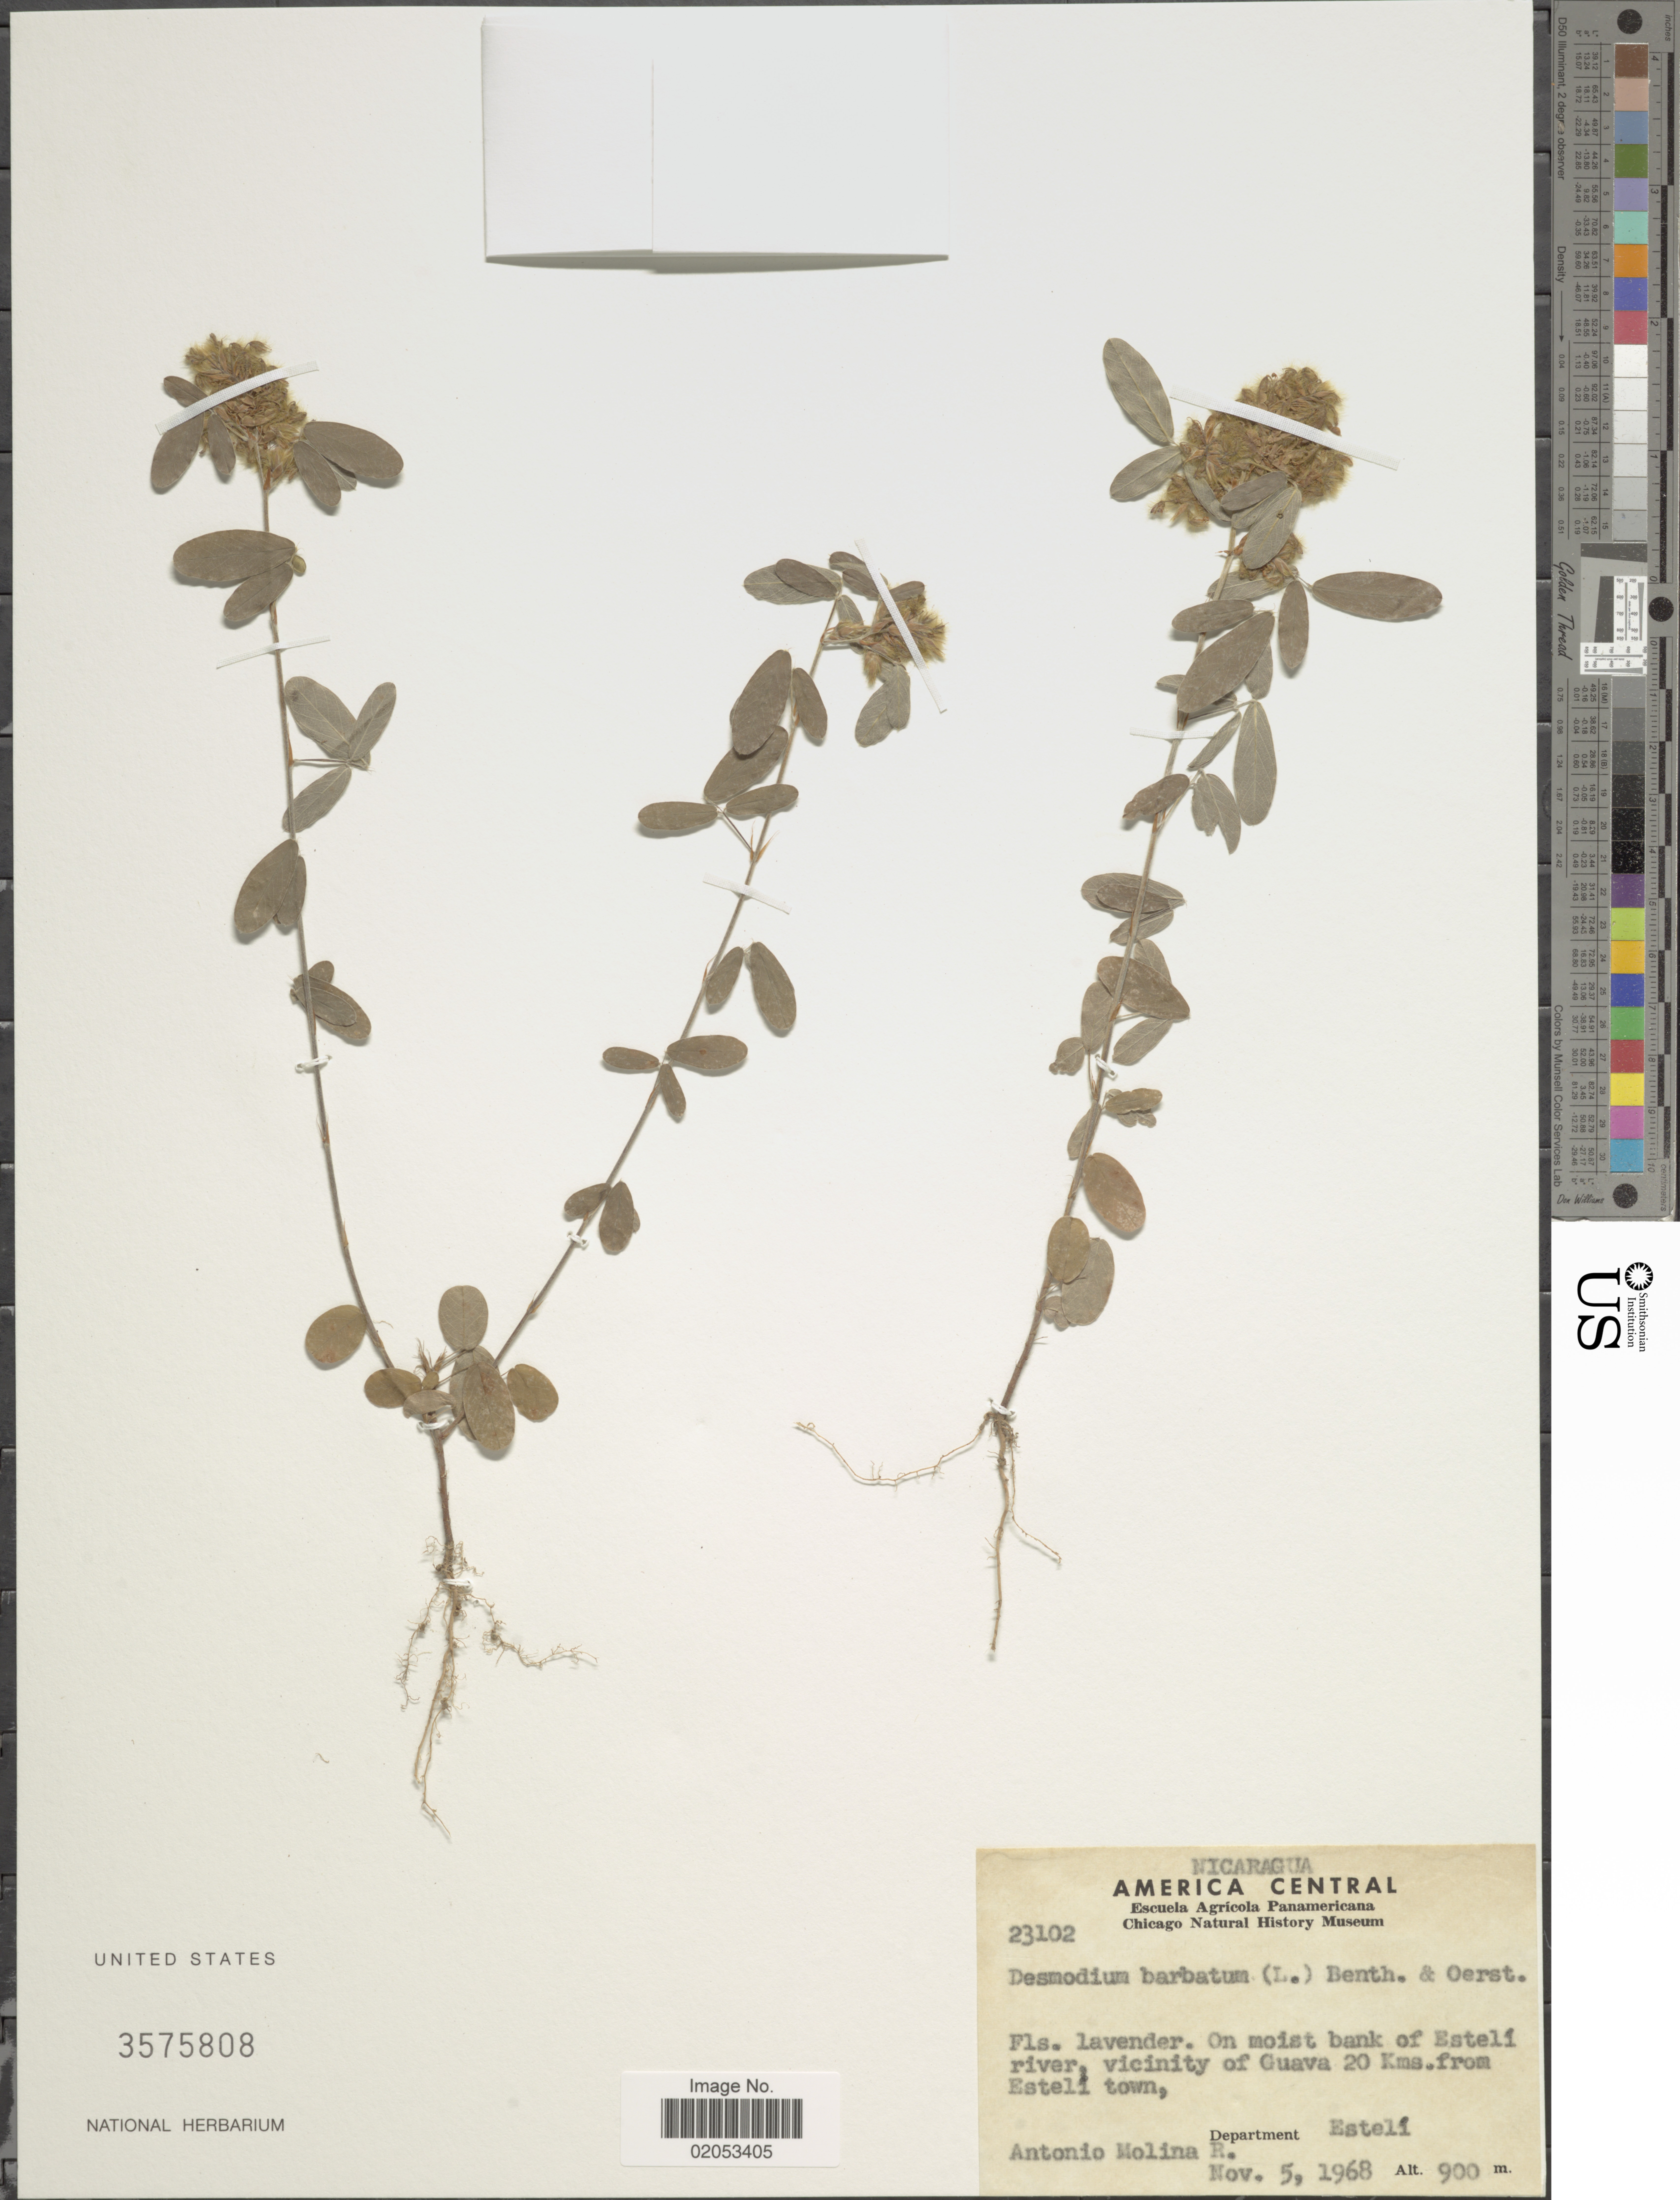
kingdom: Plantae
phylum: Tracheophyta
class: Magnoliopsida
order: Fabales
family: Fabaceae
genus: Grona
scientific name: Grona barbata var. barbata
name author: (L.) H. Ohashi & K. Ohashi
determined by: Strong, Mark T., (BOT), Smithsonian Institution - National Museum of Natural History (UNITED STATES)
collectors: A. Molina R.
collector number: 23102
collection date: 1968-11-05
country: Nicaragua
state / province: Esteli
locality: On moist bank of Estelí river, vicinity of Guava 20 Kms from Estelí town, Department Estelí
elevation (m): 900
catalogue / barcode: US 3575808